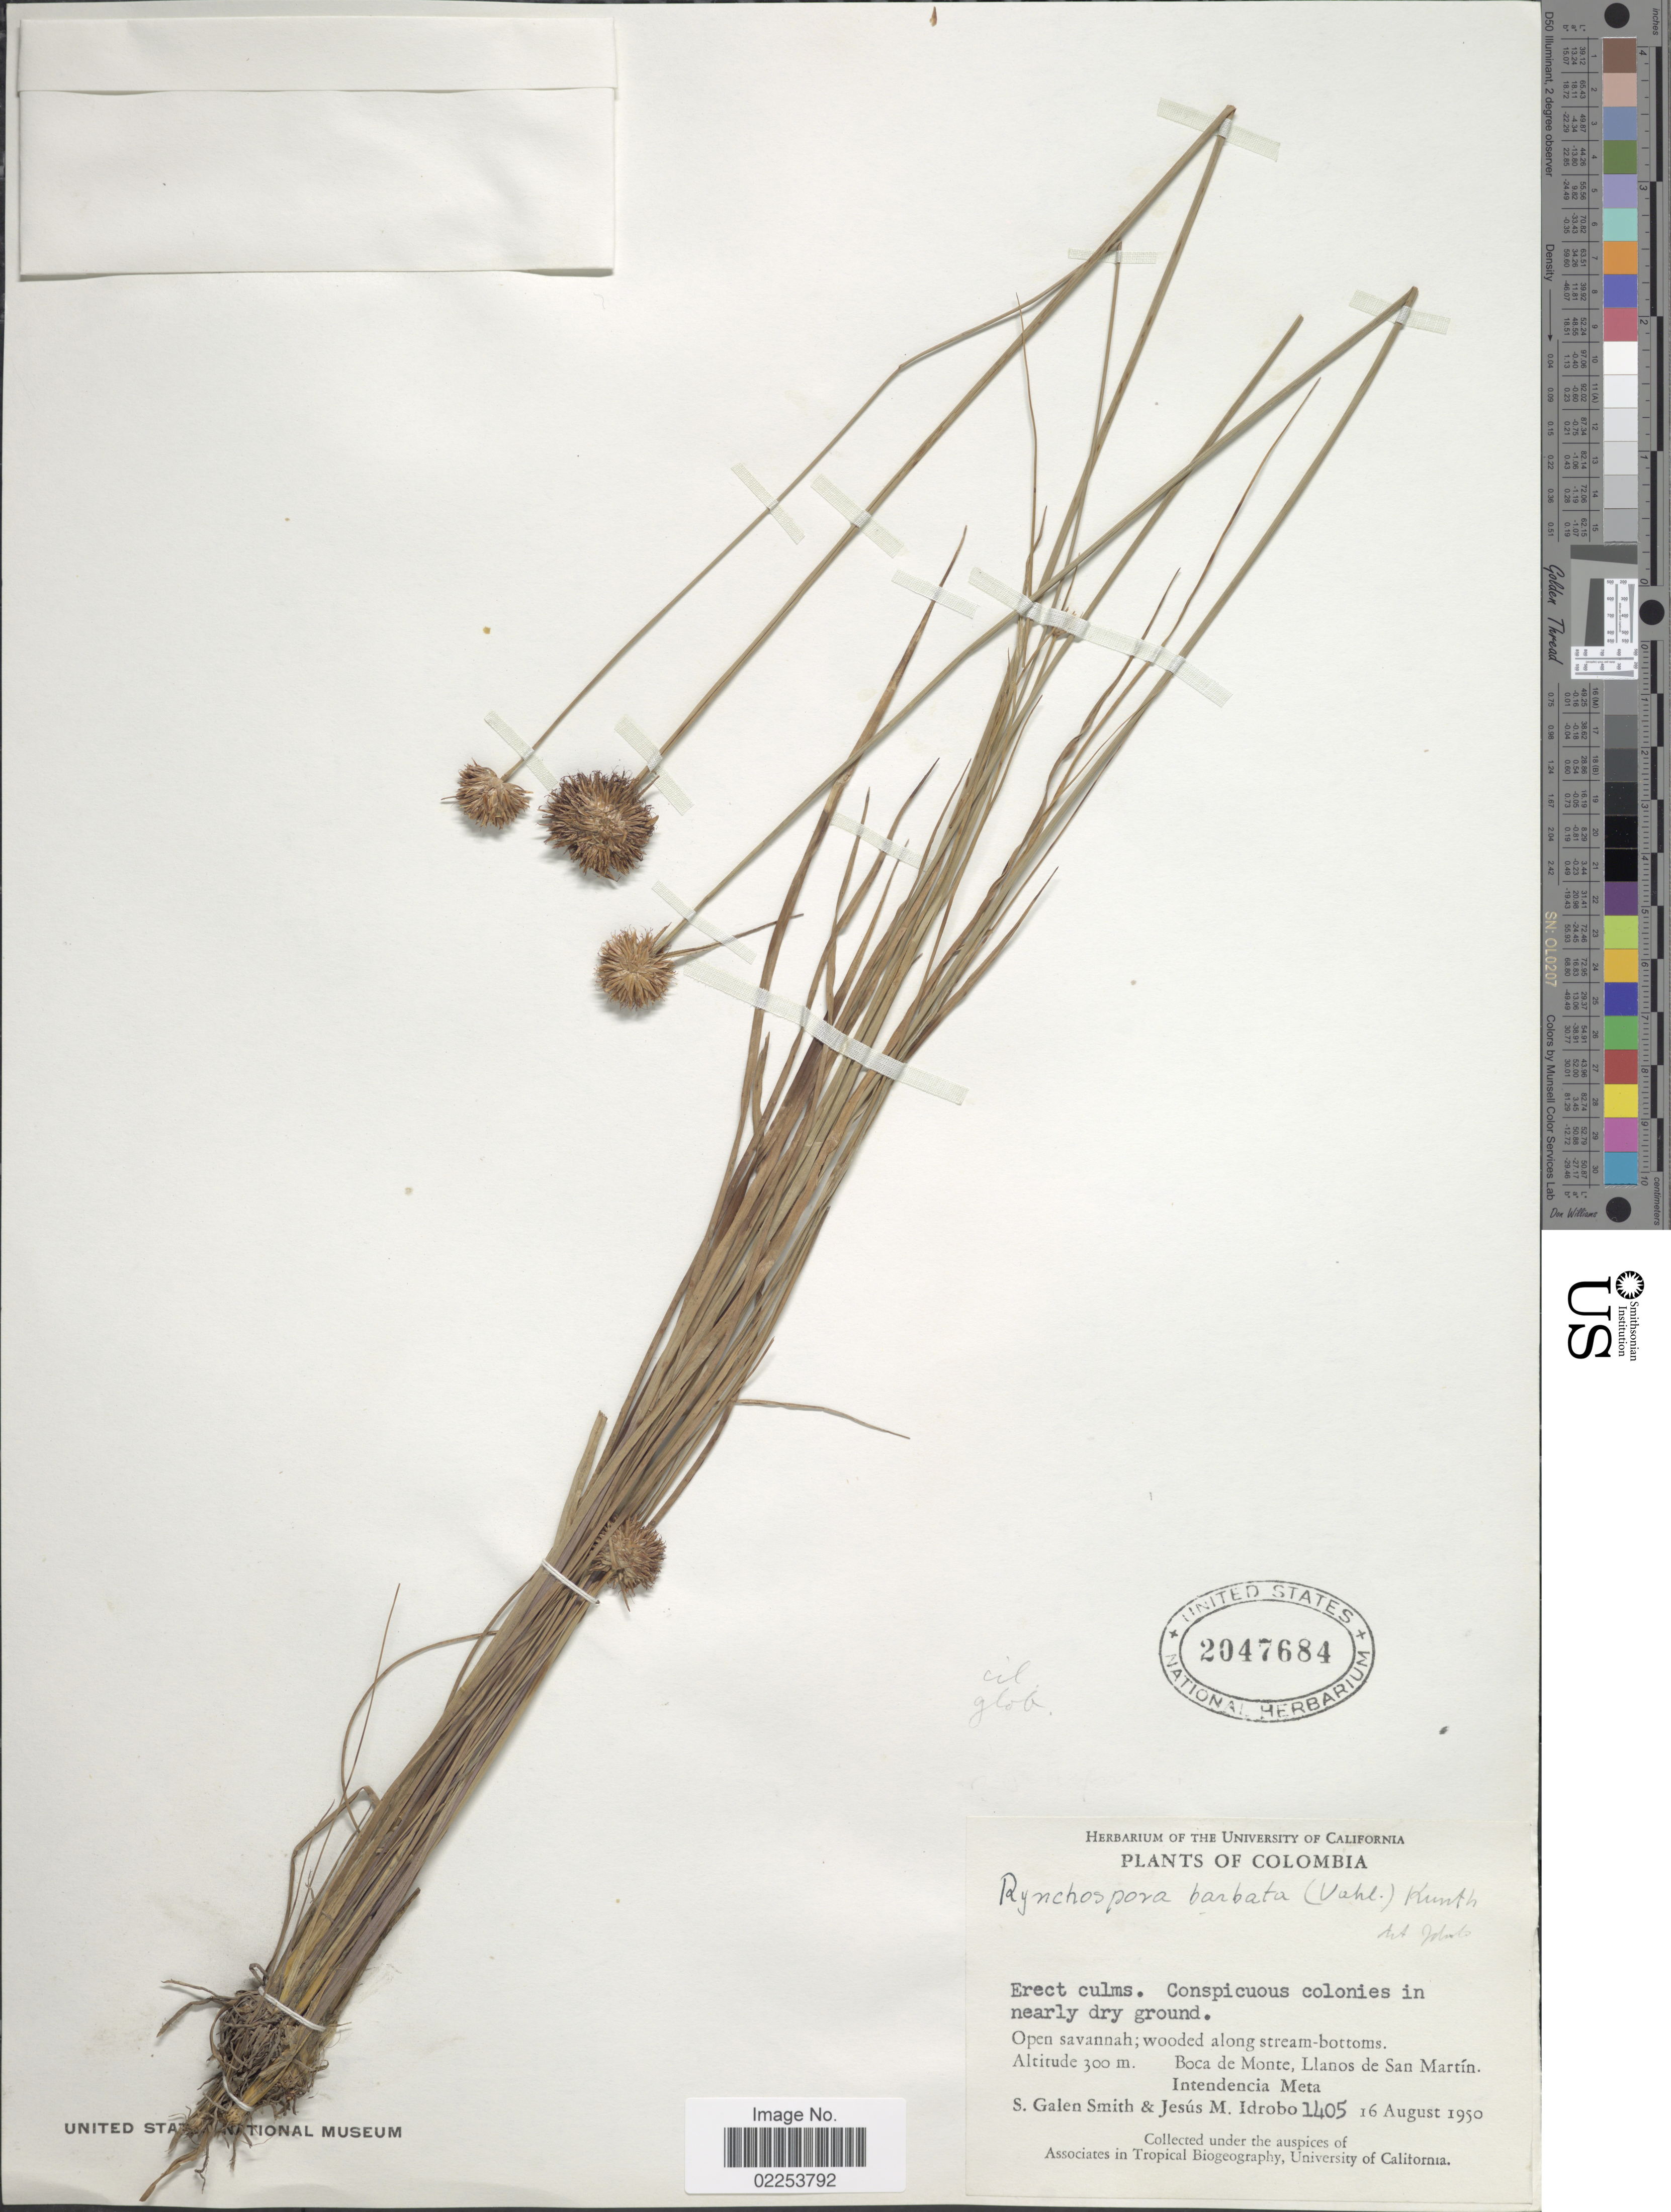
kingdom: Plantae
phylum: Tracheophyta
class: Liliopsida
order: Poales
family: Cyperaceae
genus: Rhynchospora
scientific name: Rhynchospora hirta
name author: (Nees) Boeckeler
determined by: Alves, K.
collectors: S. G. Smith & J. M. Idrobo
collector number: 1405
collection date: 1950-08-16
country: Colombia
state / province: Meta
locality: Boca de Monte, Llanos de San Martin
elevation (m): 300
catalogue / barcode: US 2047684